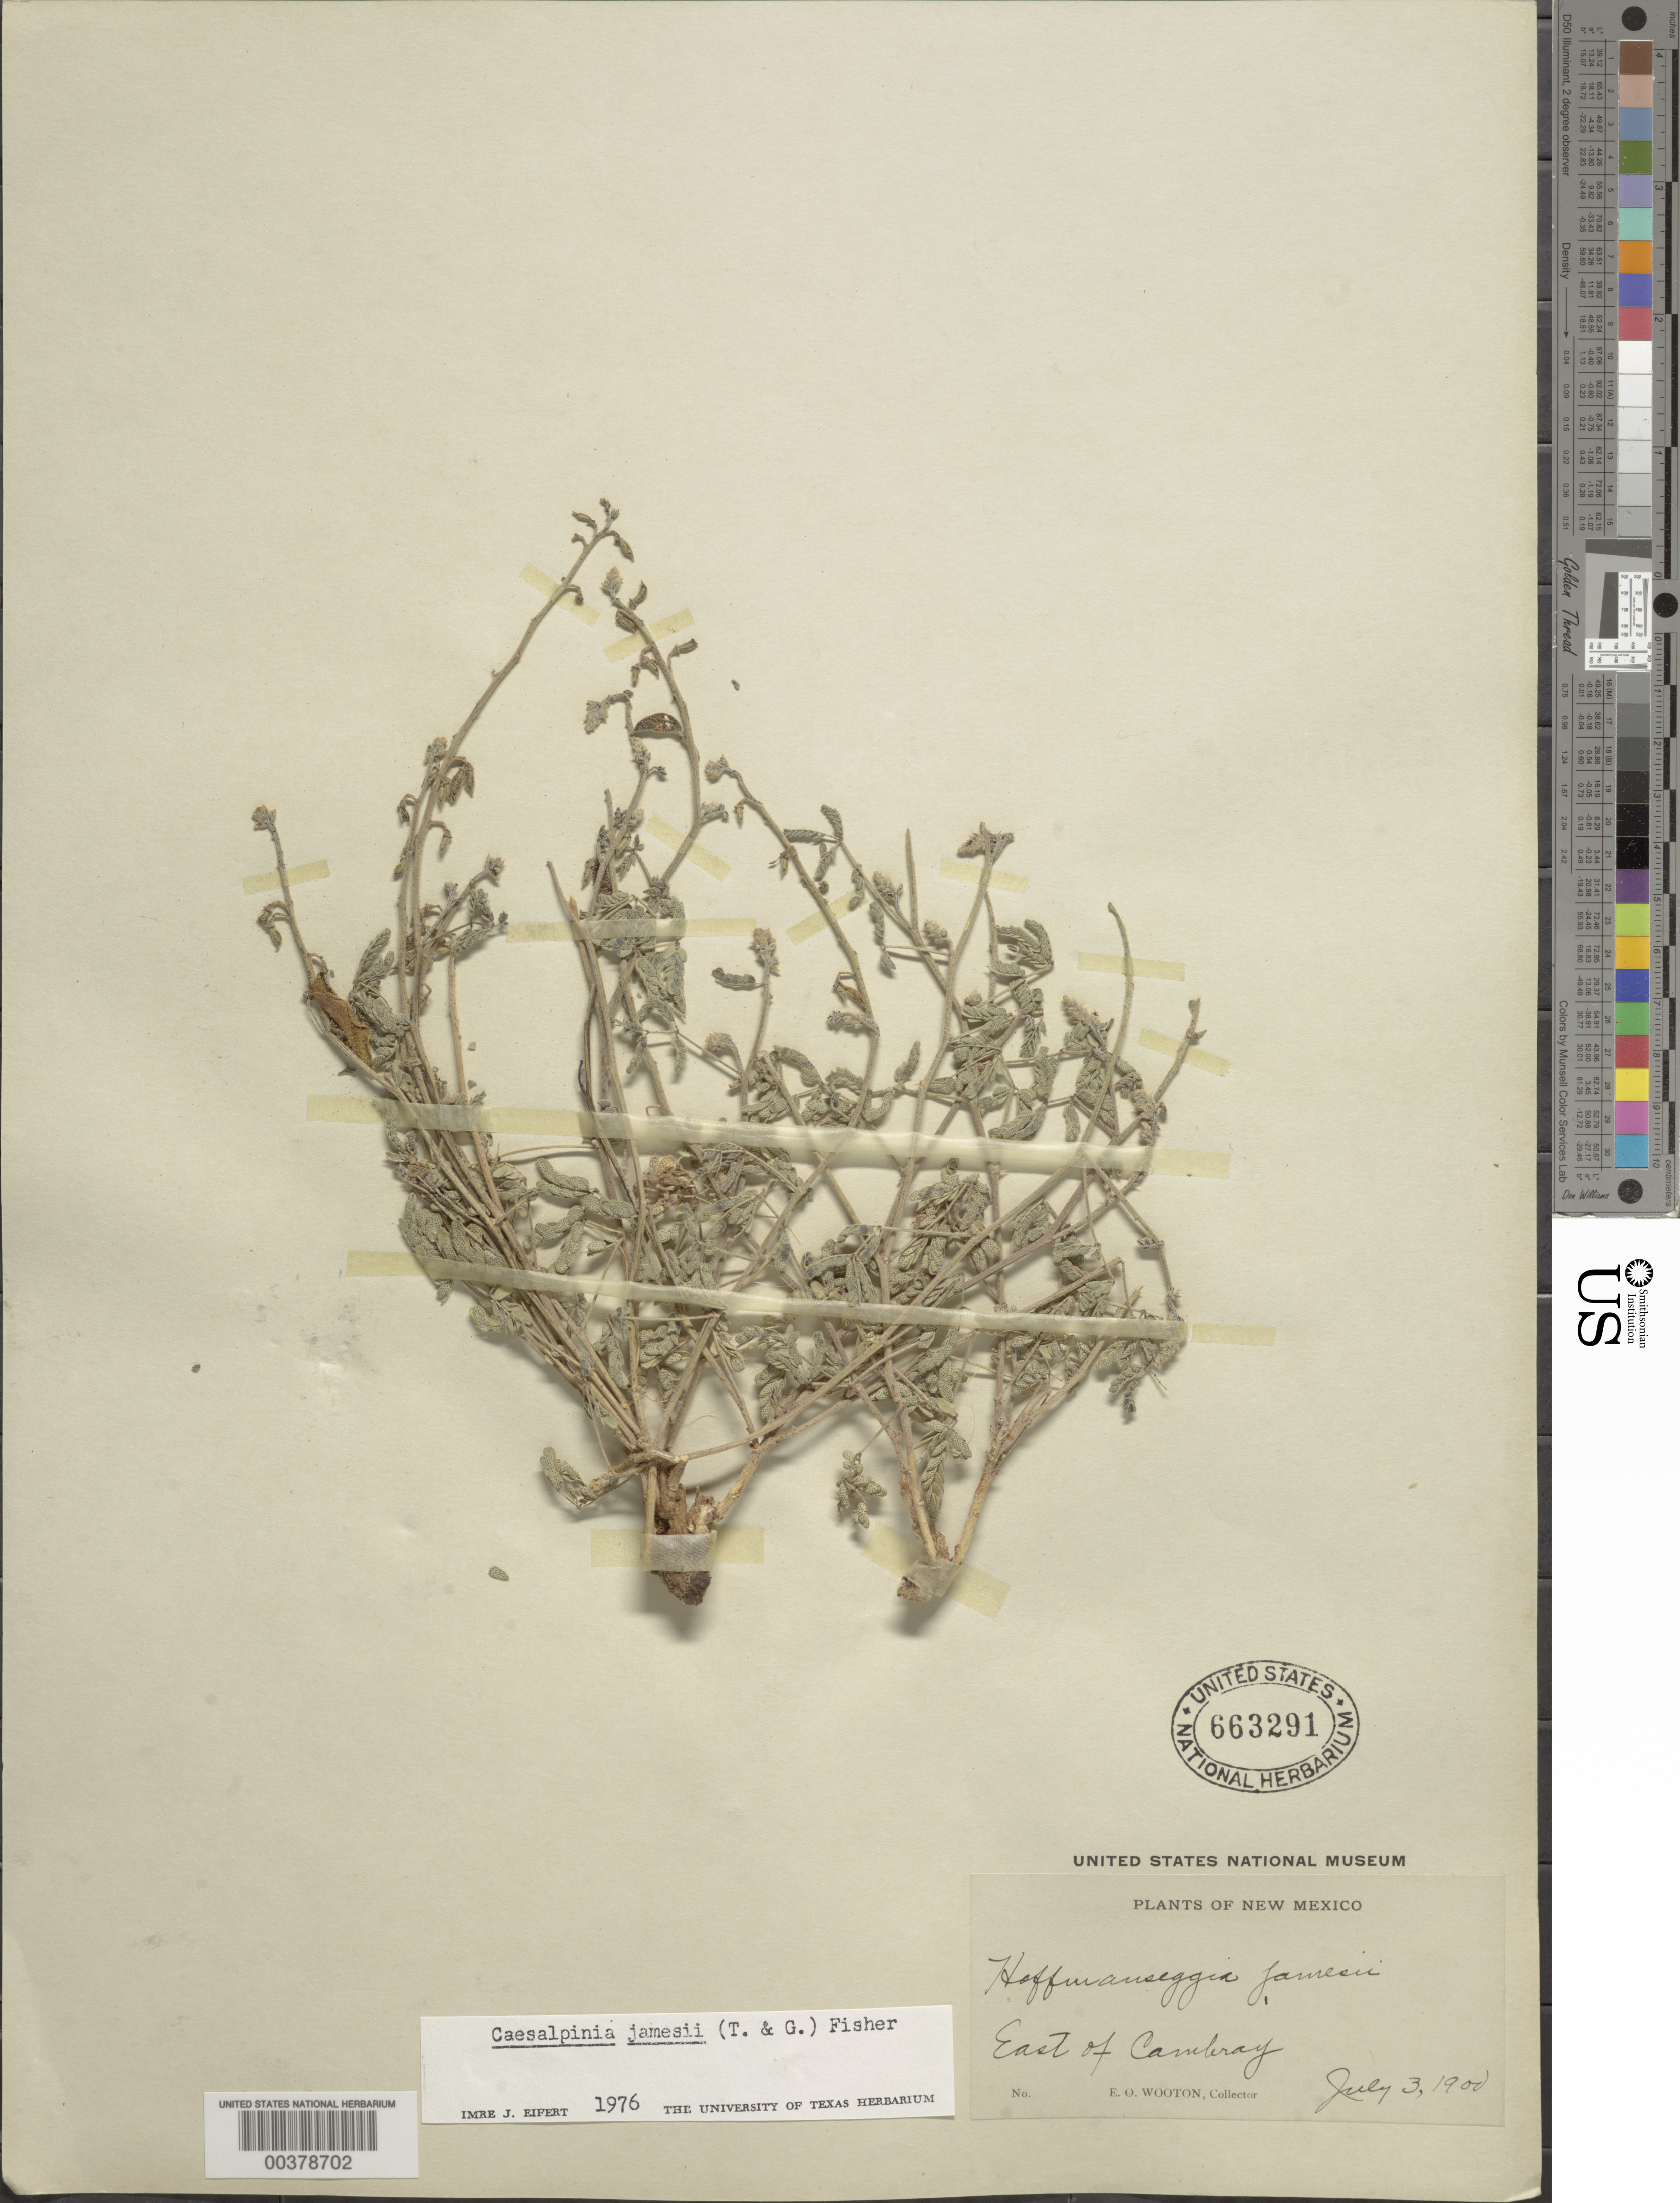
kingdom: Plantae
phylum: Tracheophyta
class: Magnoliopsida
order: Fabales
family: Fabaceae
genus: Pomaria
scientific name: Pomaria jamesii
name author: (Torr. & A. Gray) Walp.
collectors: E. O. Wooton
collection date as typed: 03 Jul 1900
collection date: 1900-07-03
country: United States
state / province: New Mexico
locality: E of cambray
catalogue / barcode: US 663291